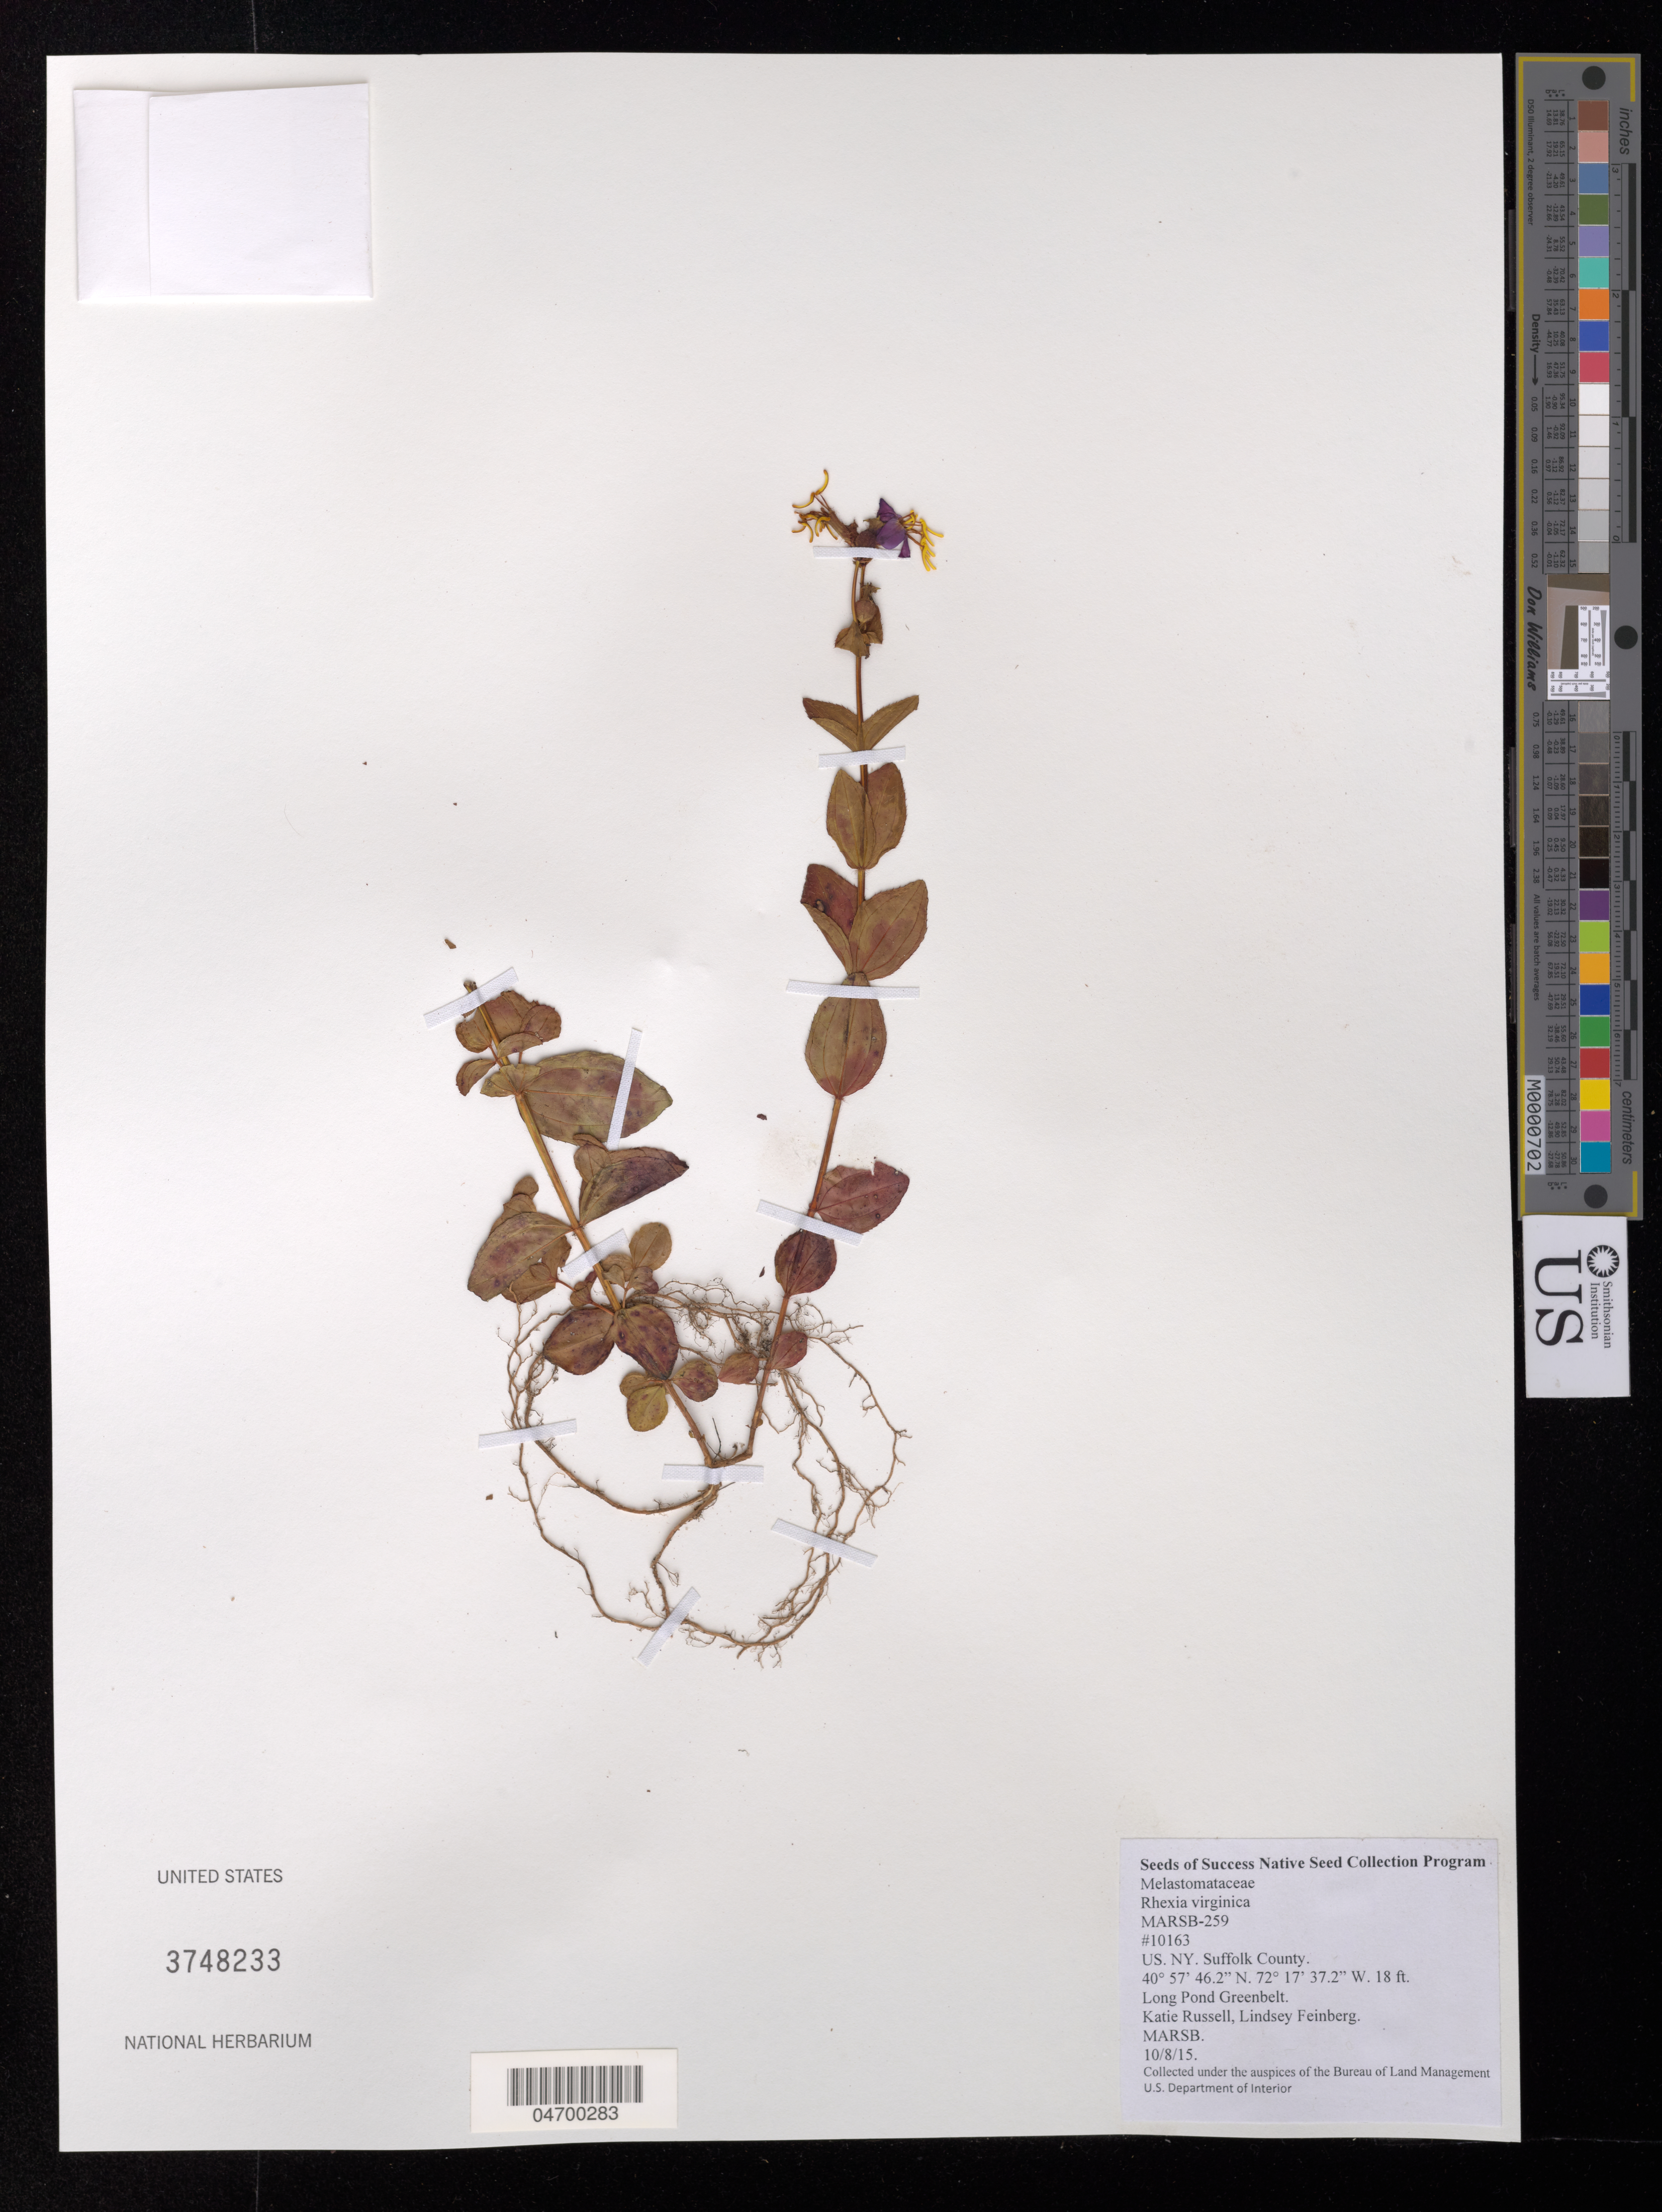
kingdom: Plantae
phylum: Tracheophyta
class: Magnoliopsida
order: Myrtales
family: Melastomataceae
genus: Rhexia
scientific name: Rhexia virginica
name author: L.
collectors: K. Russell & L. Feinberg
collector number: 10163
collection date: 2015-10-08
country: United States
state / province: New York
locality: Suffolk County. Long Pond Greenbelt.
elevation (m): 5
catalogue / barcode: US 3748233